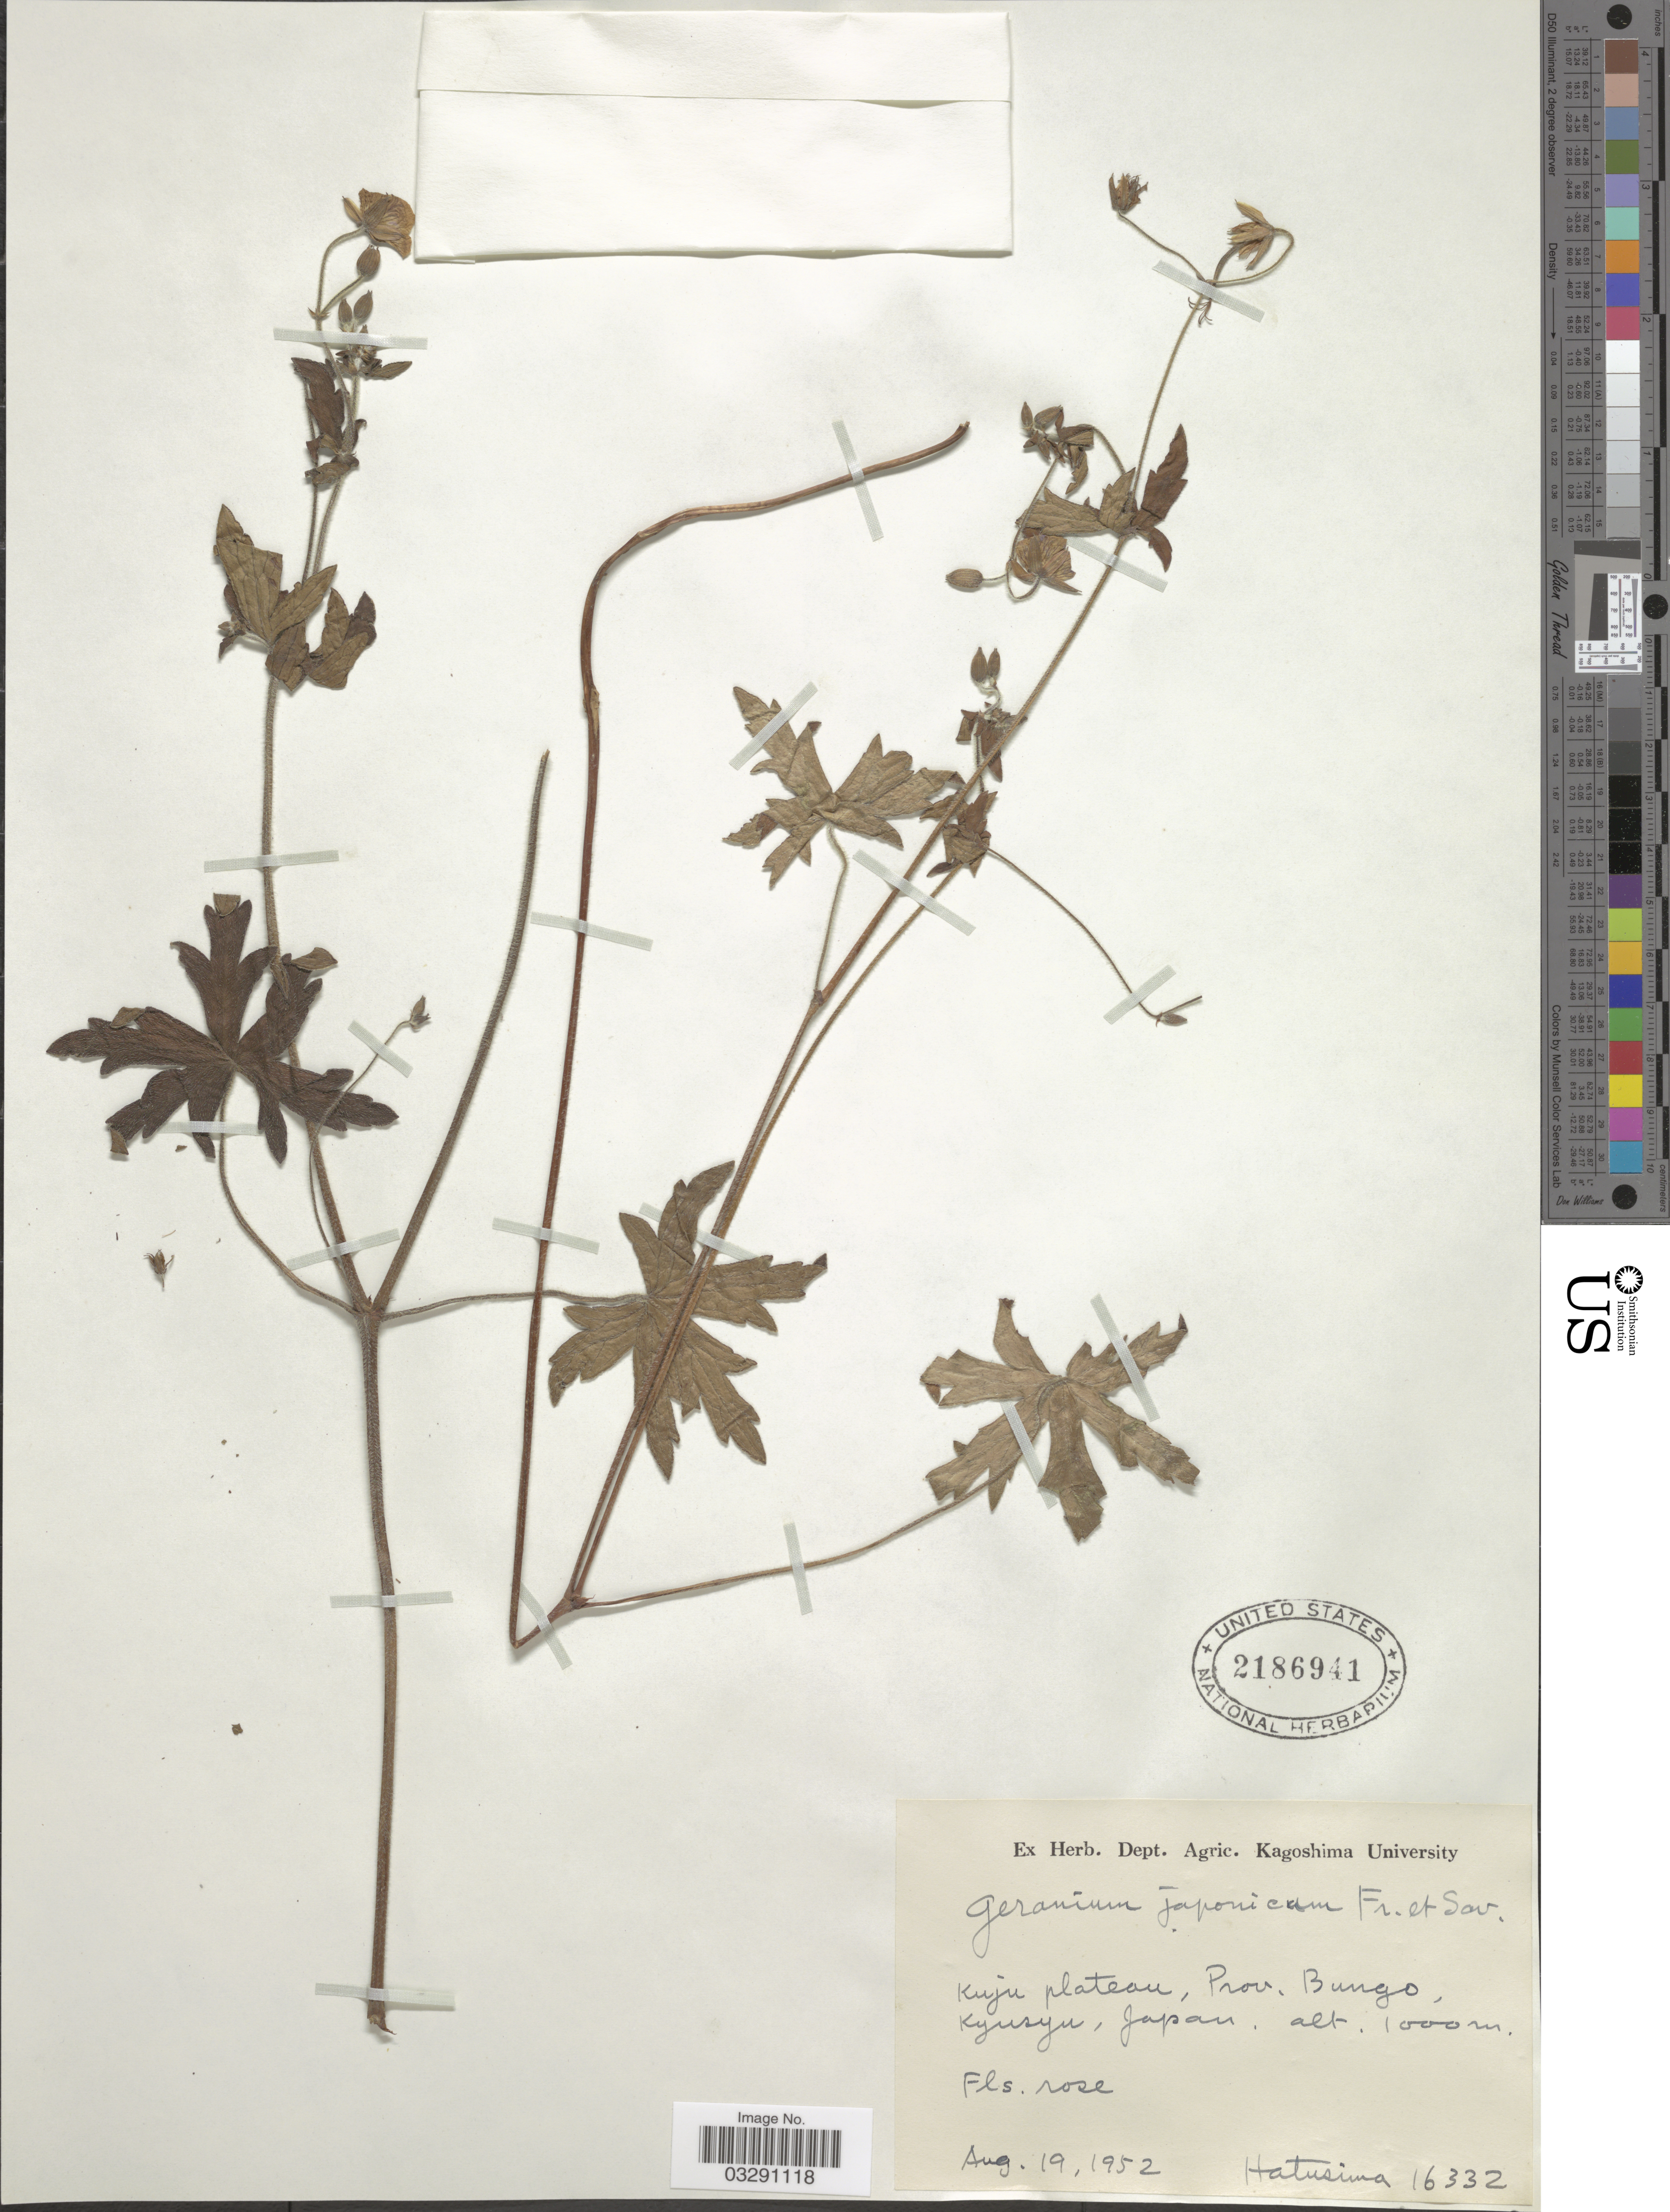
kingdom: Plantae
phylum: Tracheophyta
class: Magnoliopsida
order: Geraniales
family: Geraniaceae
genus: Geranium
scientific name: Geranium japonicum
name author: Franch. & Sav.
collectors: -. Hatusima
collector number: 16332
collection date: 1952-08-19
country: Japan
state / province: Kagosima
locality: Kuju plateau, Prov. Bungo, Kyusyu.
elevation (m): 1000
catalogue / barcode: US 2186941